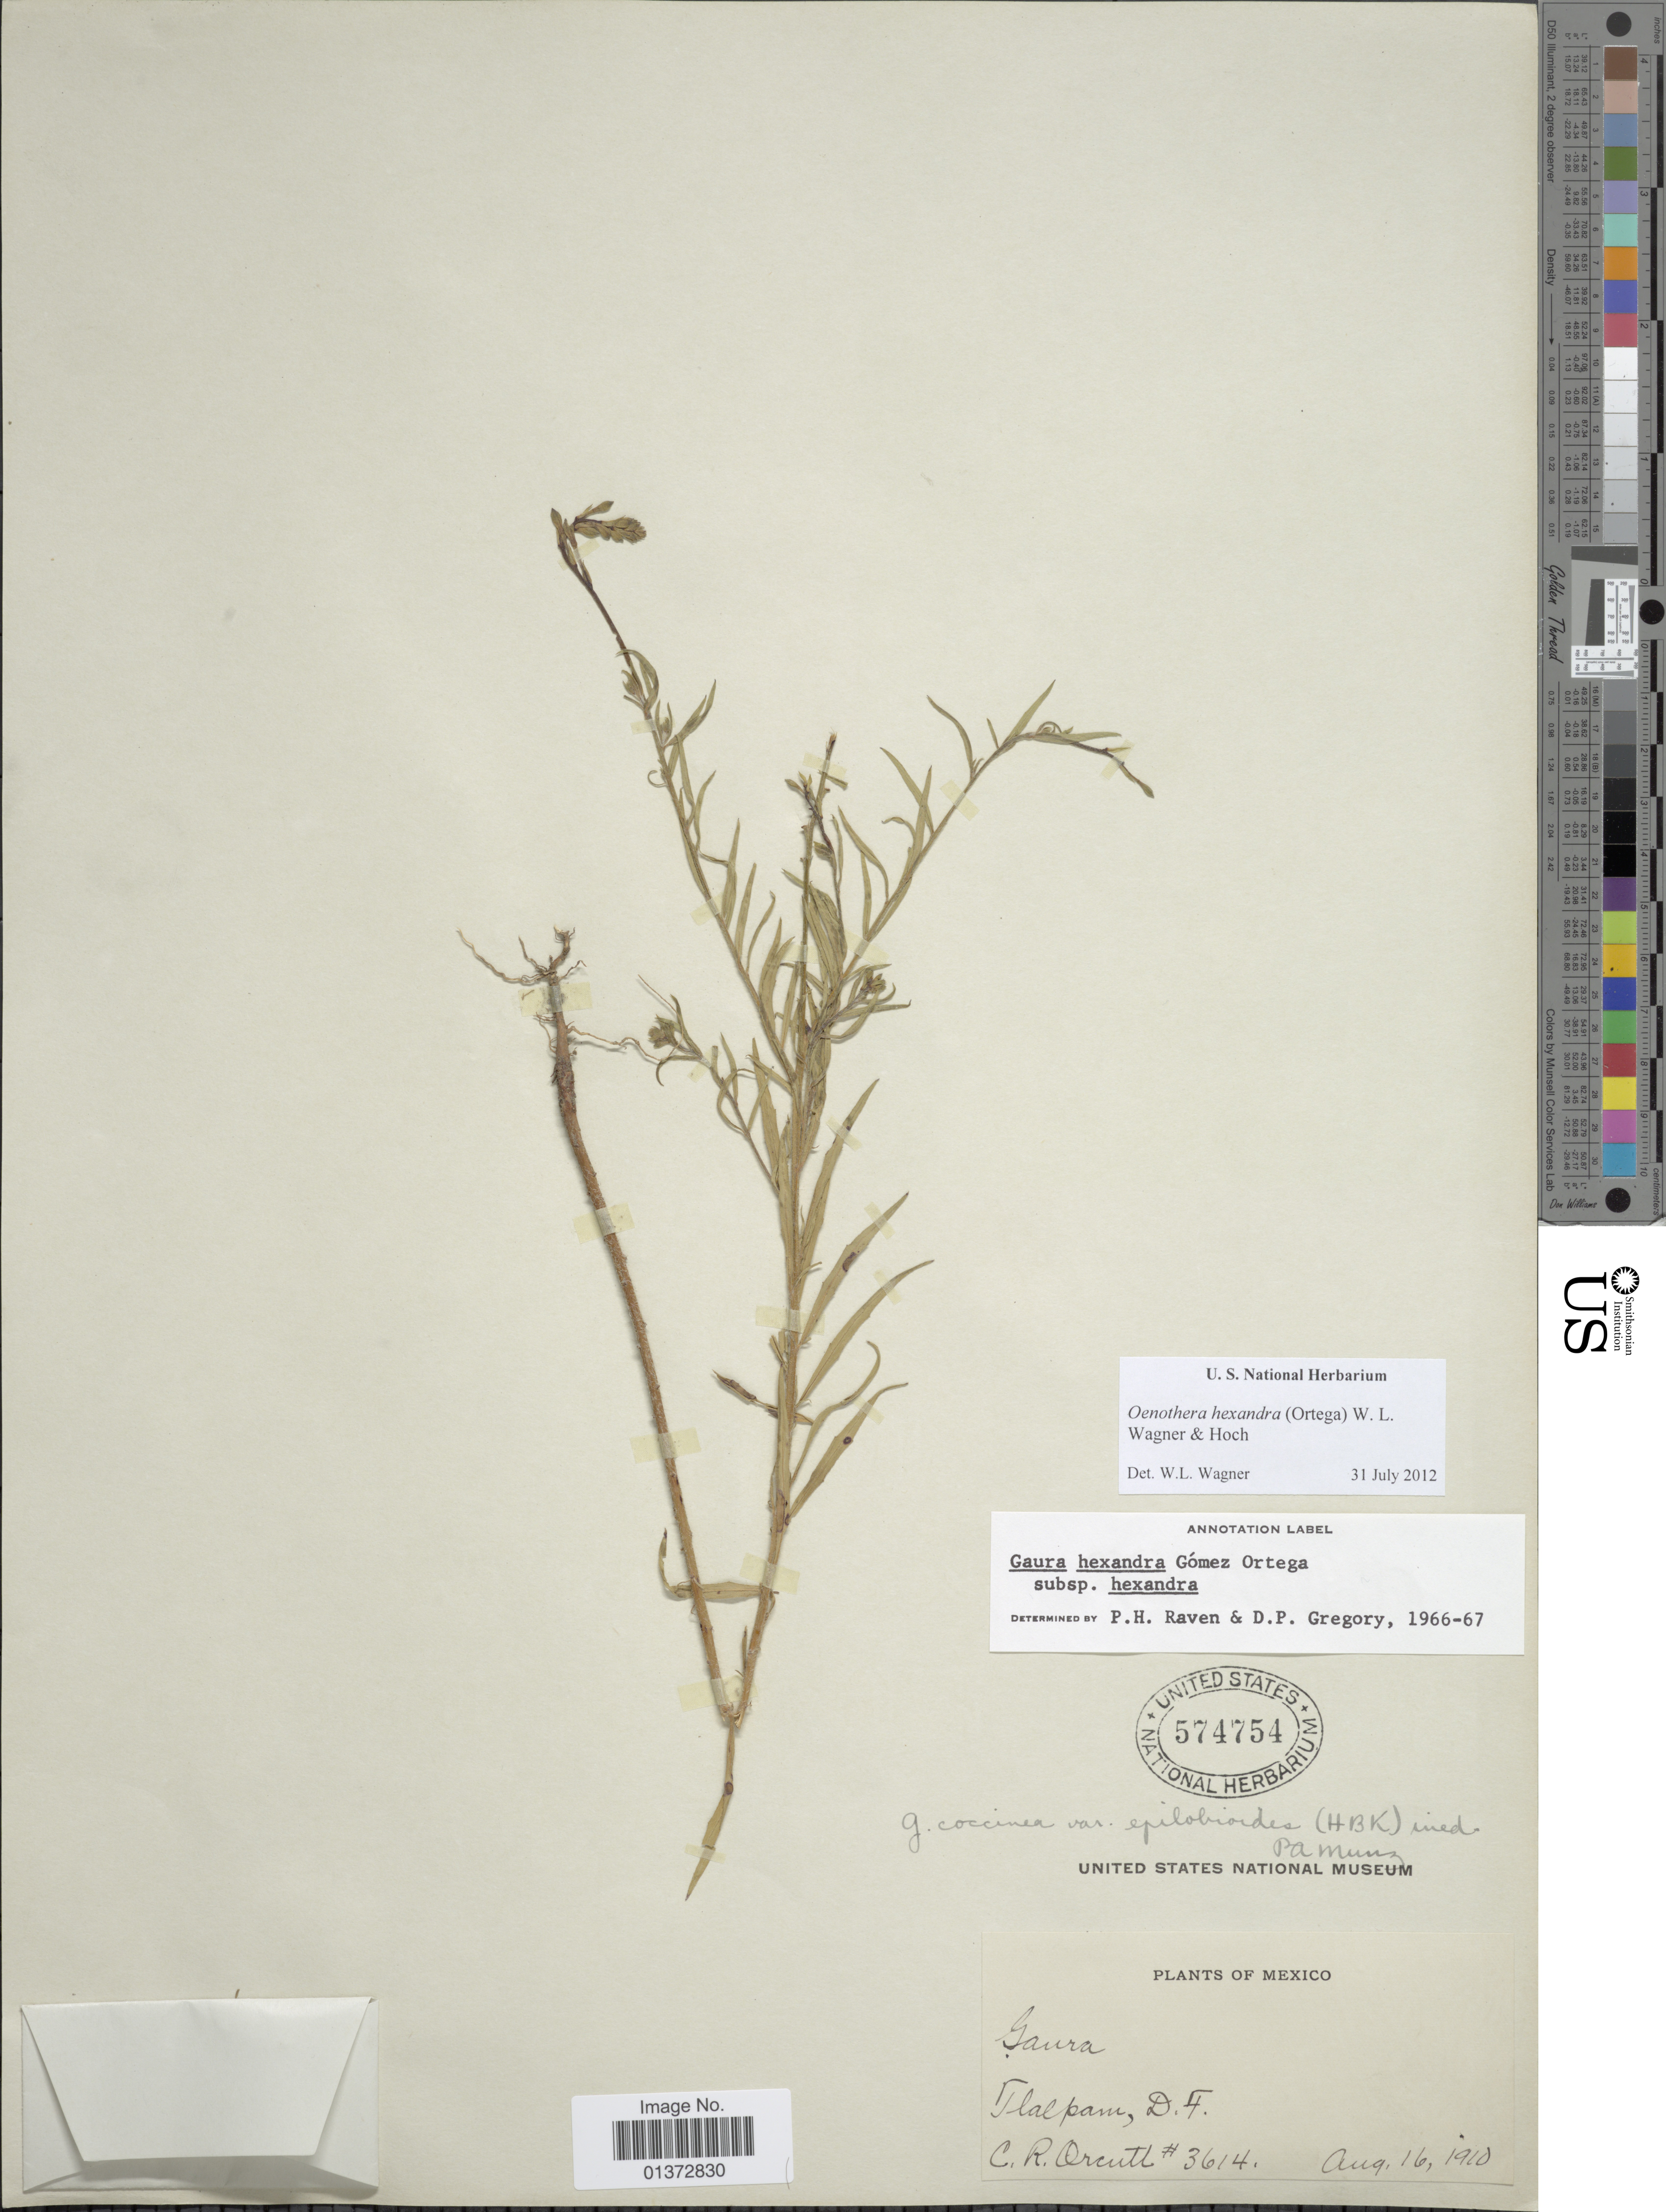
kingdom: Plantae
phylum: Tracheophyta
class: Magnoliopsida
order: Myrtales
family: Onagraceae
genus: Oenothera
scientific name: Oenothera hexandra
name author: (Ortega) W.L. Wagner & Hoch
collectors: C. R. Orcutt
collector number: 3614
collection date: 1910-08-16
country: Mexico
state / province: Distrito Federal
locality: Tlalpam [Tlalpan], D. F.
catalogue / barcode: US 574754